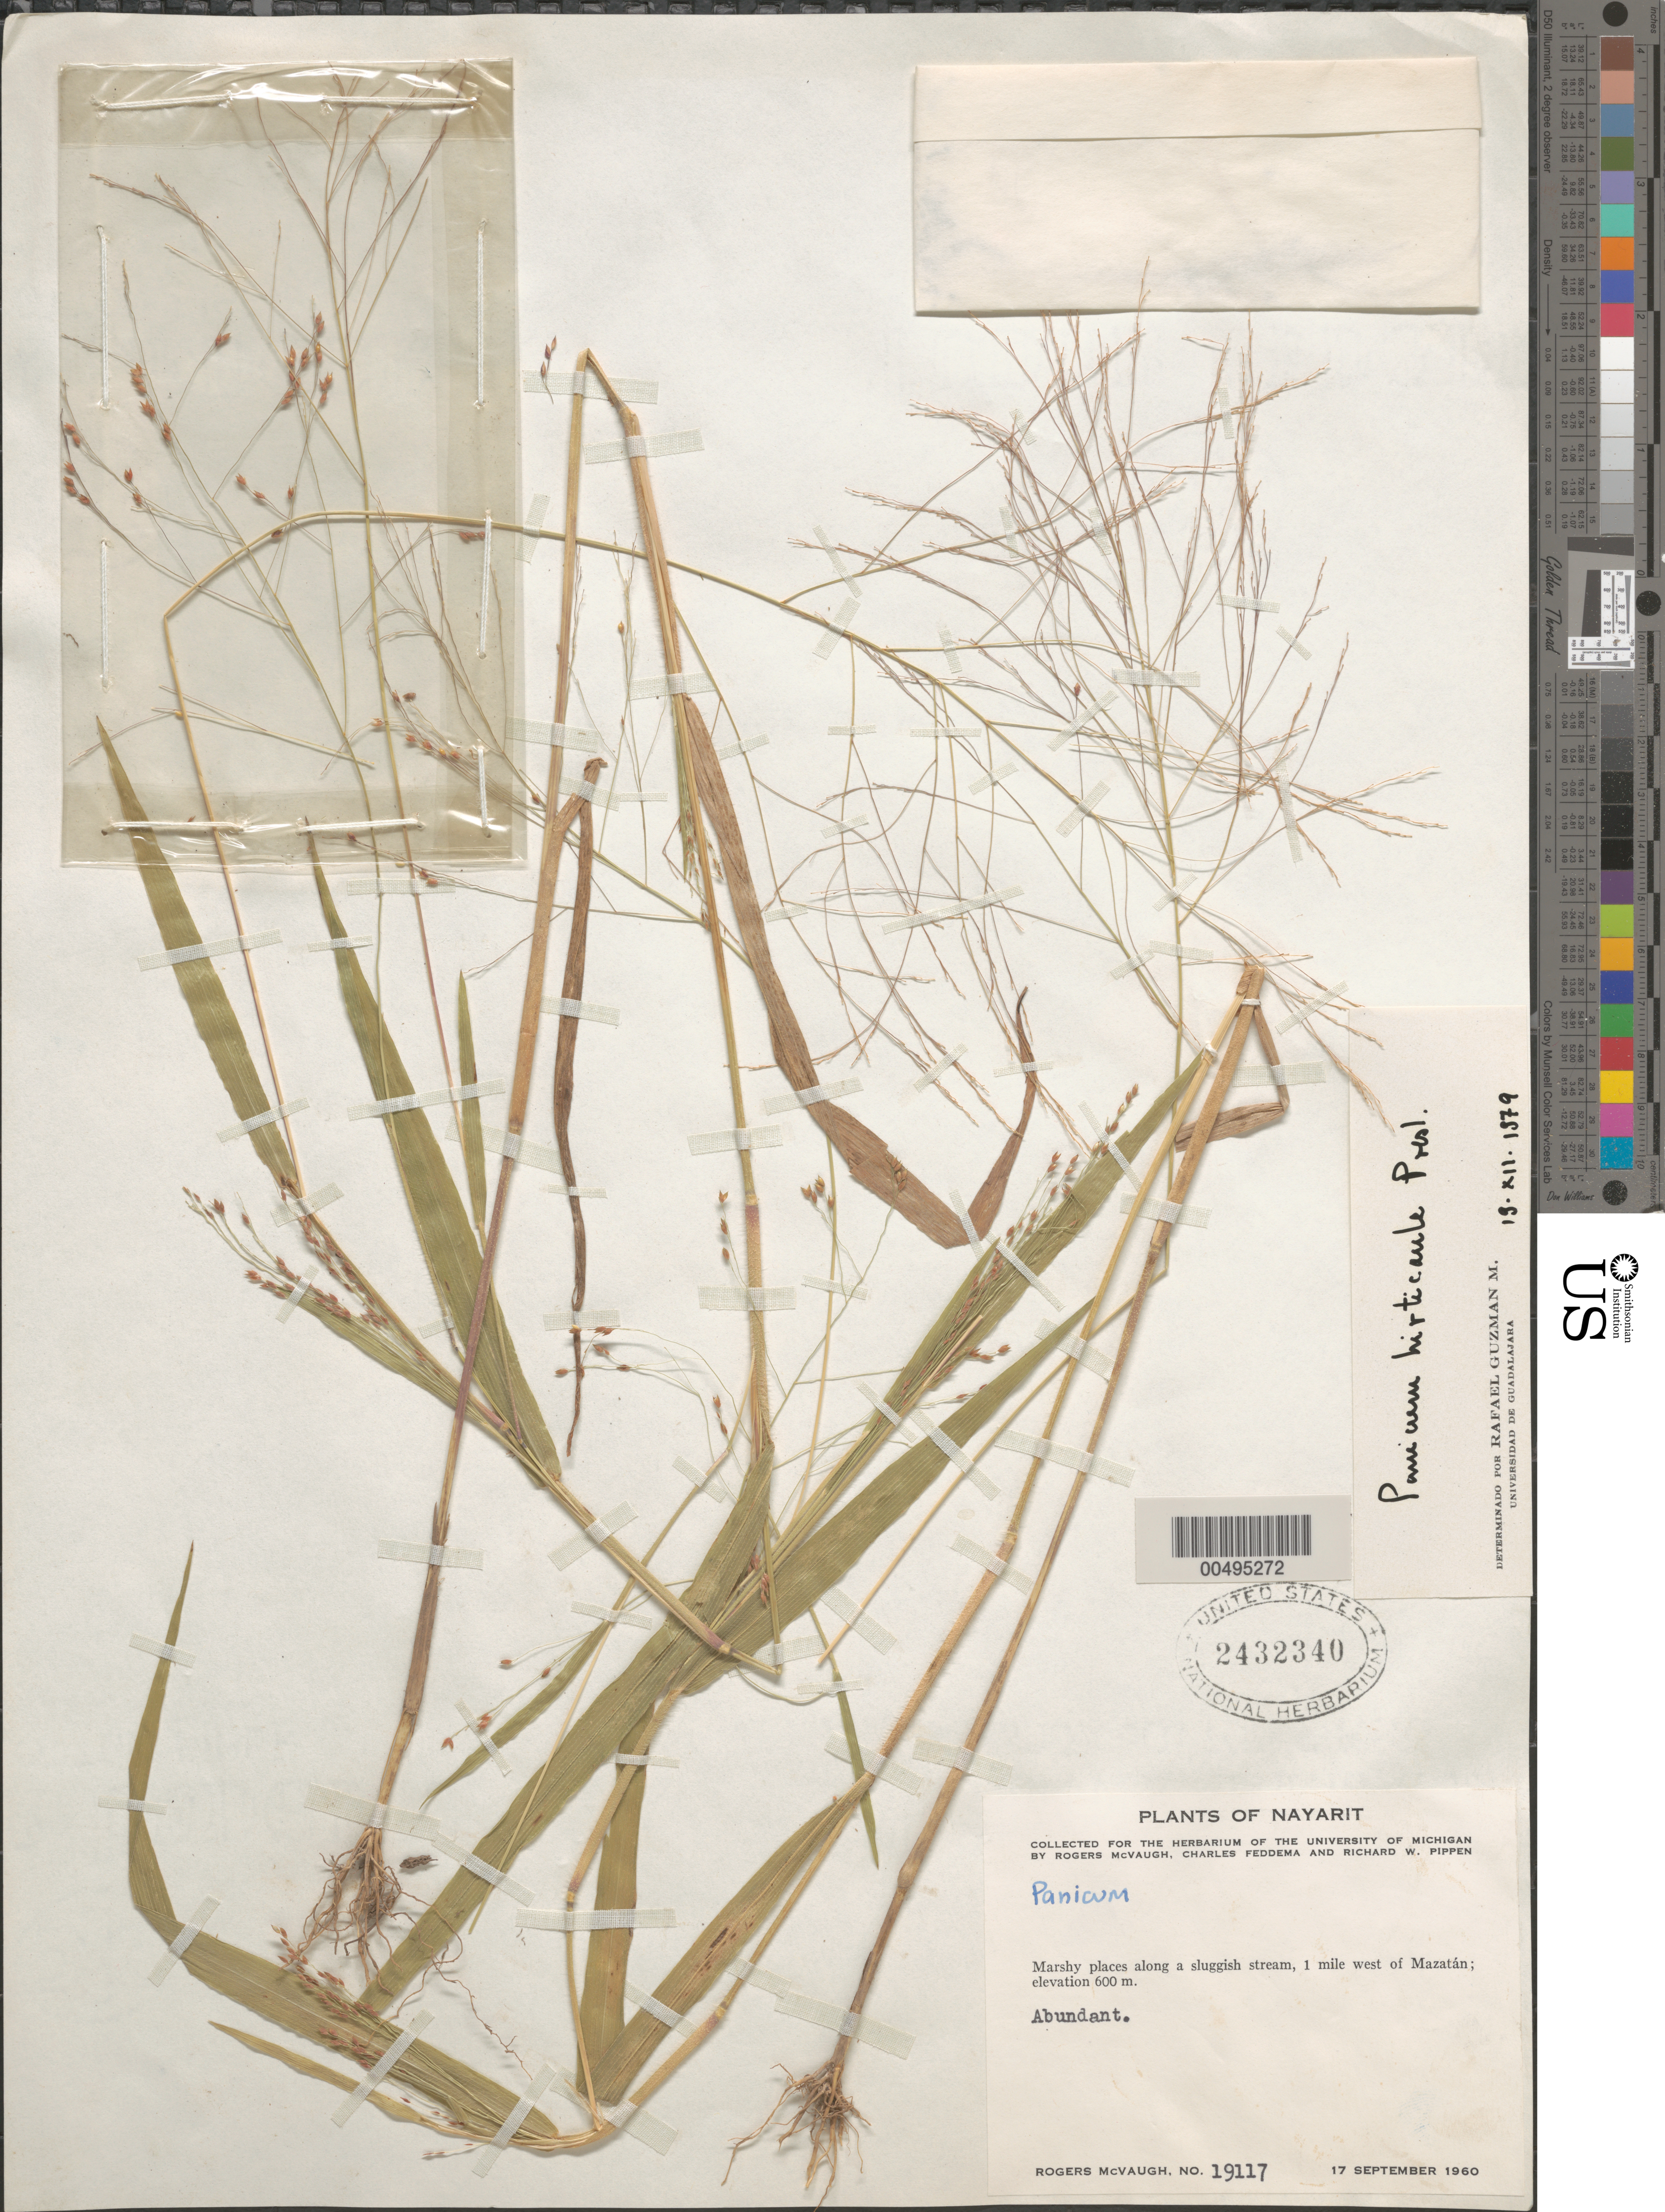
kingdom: Plantae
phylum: Tracheophyta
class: Liliopsida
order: Poales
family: Poaceae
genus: Panicum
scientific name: Panicum hirticaule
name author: J. Presl in C. Presl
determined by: Guzman-M., R.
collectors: R. McVaugh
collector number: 19117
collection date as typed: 17 Sep 1960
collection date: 1960-09-17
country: Mexico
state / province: Nayarit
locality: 1 mi W of Mazatlán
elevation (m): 600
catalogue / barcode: US 2432340